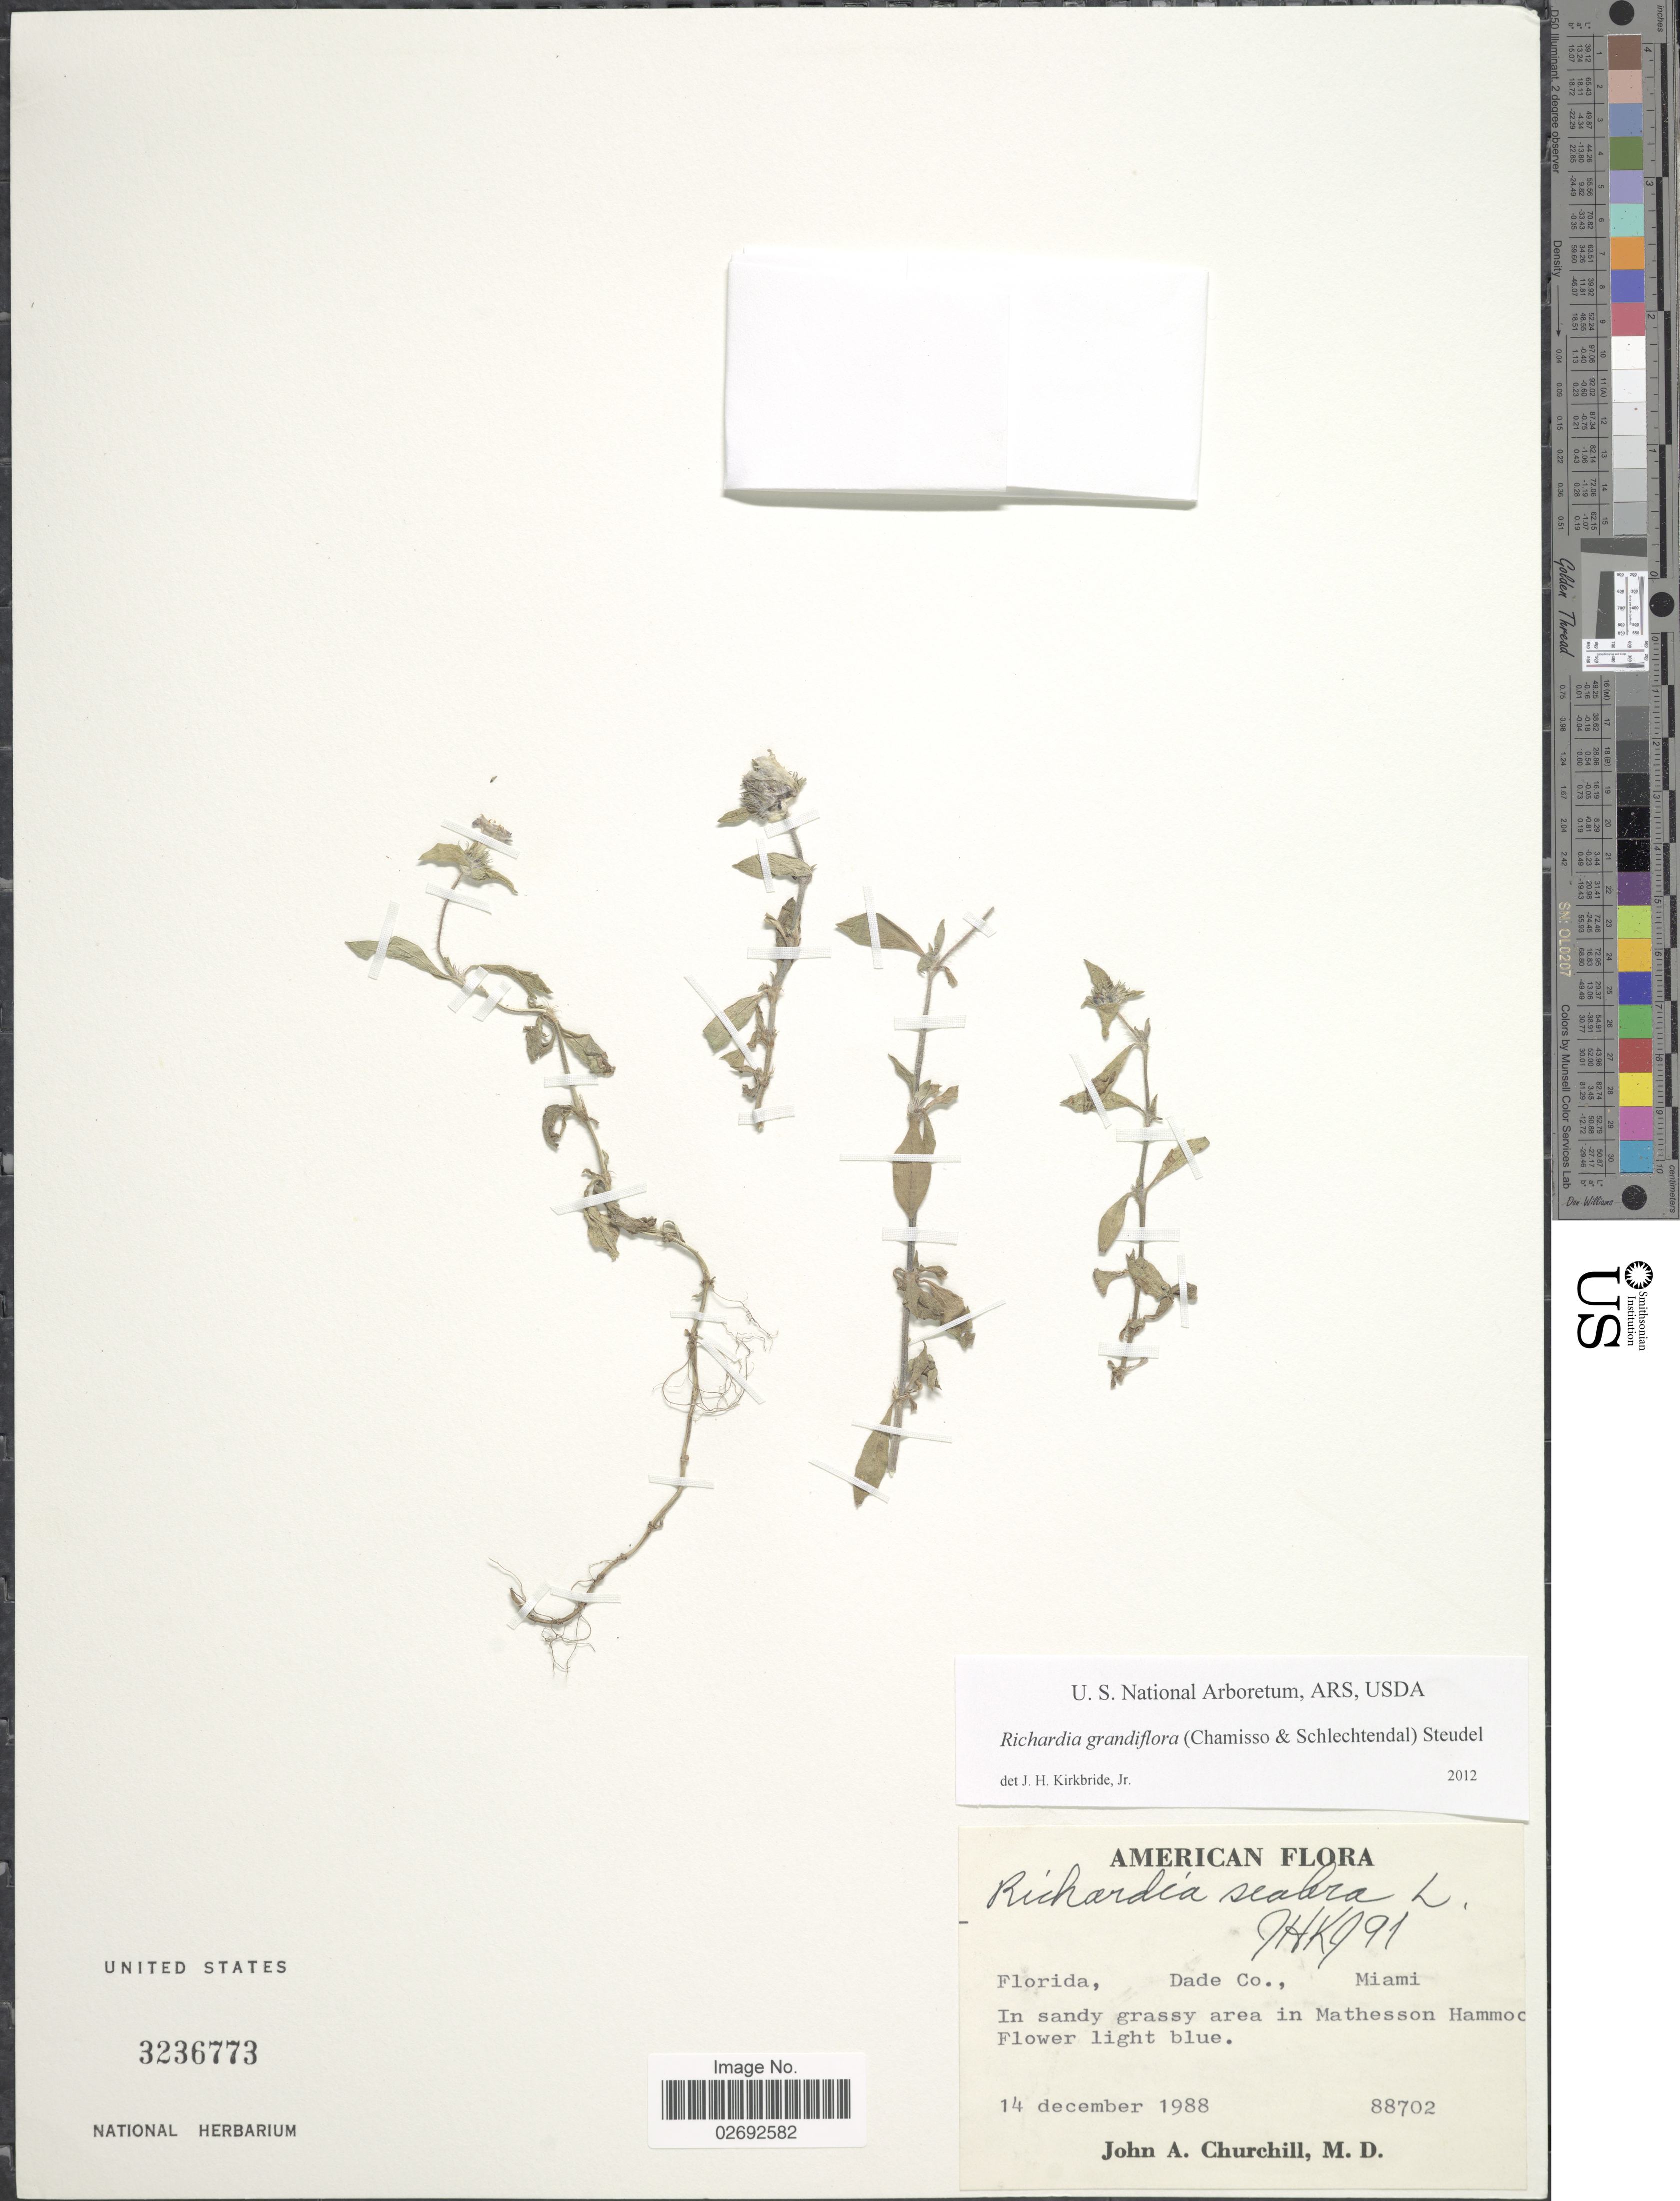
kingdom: Plantae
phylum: Tracheophyta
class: Magnoliopsida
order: Gentianales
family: Rubiaceae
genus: Richardia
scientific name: Richardia grandiflora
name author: (Cham. & Schltdl.) Steud.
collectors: J. Churchill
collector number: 88702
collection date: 1988-12-14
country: United States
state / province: Florida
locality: Dade Co., Miami, In sandy grassy area in Mathesson Hammock.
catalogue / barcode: US 3236773